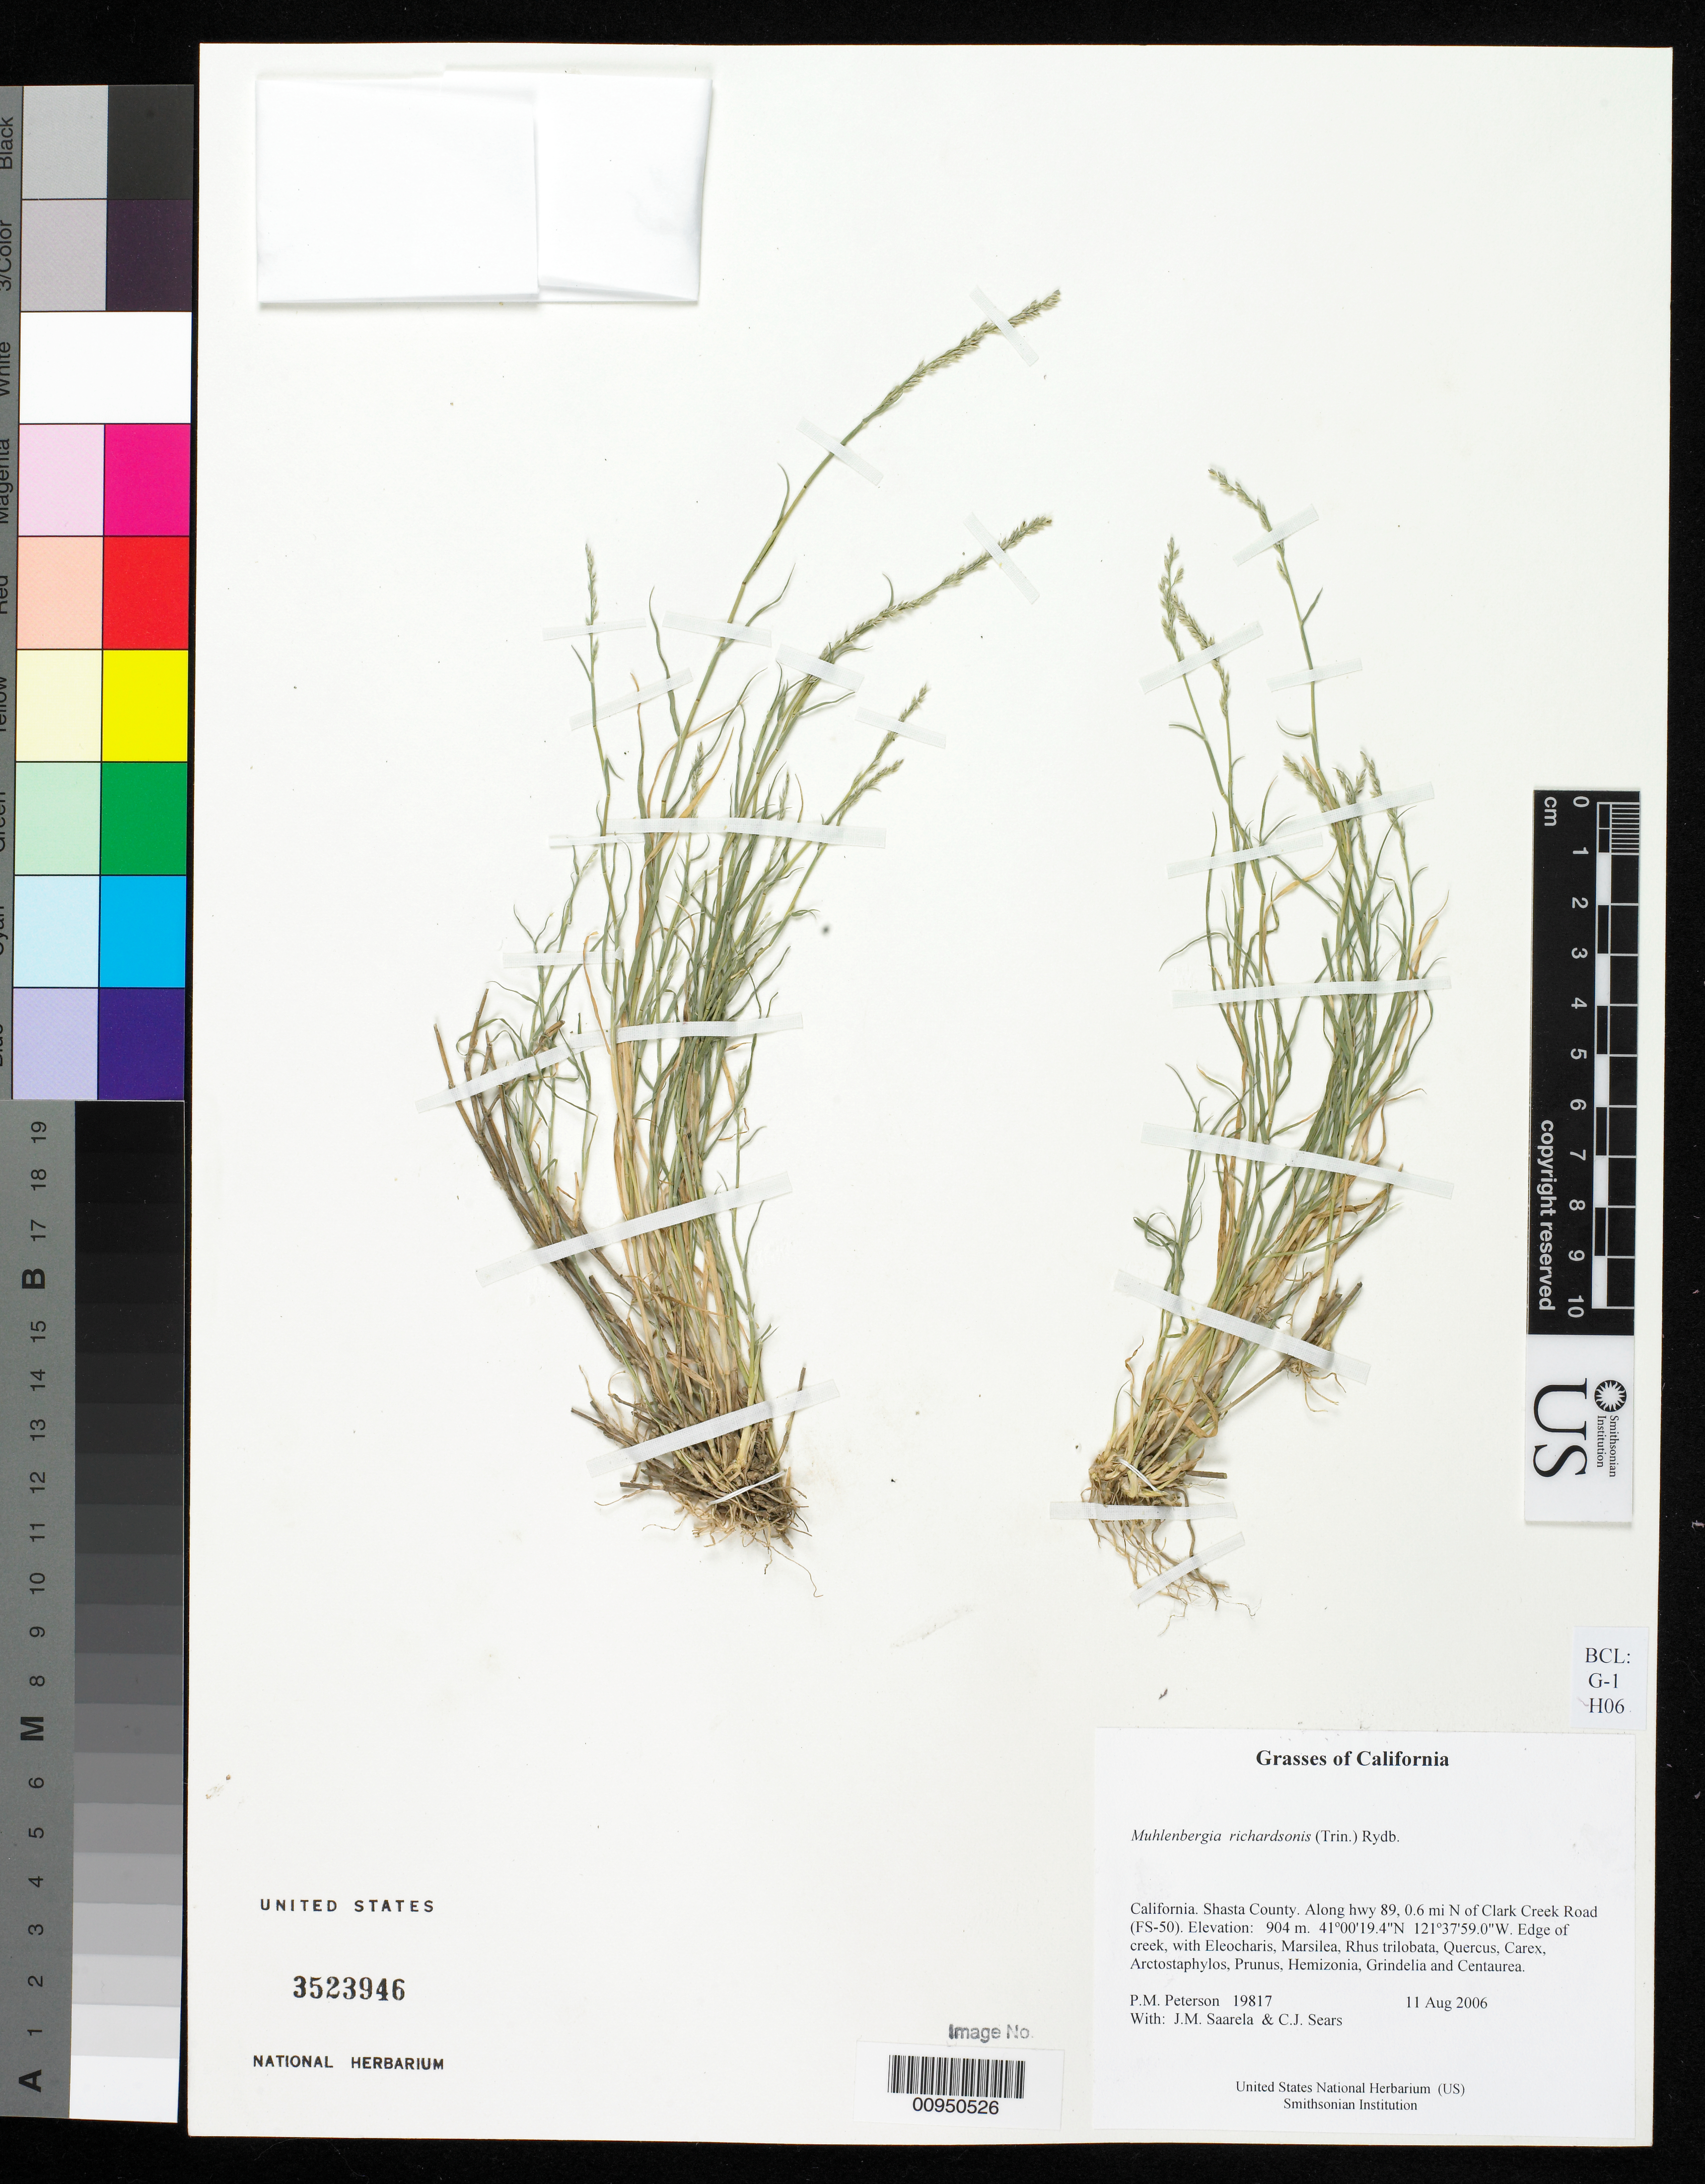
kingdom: Plantae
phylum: Tracheophyta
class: Liliopsida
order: Poales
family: Poaceae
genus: Muhlenbergia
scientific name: Muhlenbergia richardsonis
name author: (Trin.) Rydb.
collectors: P. M. Peterson, J. Saarela & C. Sears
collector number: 19817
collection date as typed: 11 Aug 2006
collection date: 2006-08-11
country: United States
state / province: California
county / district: Shasta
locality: Along hwy 89, 0.6 mi N of Clark Creek Road (FS-50).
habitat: Edge of creek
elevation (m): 904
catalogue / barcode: US 3523946